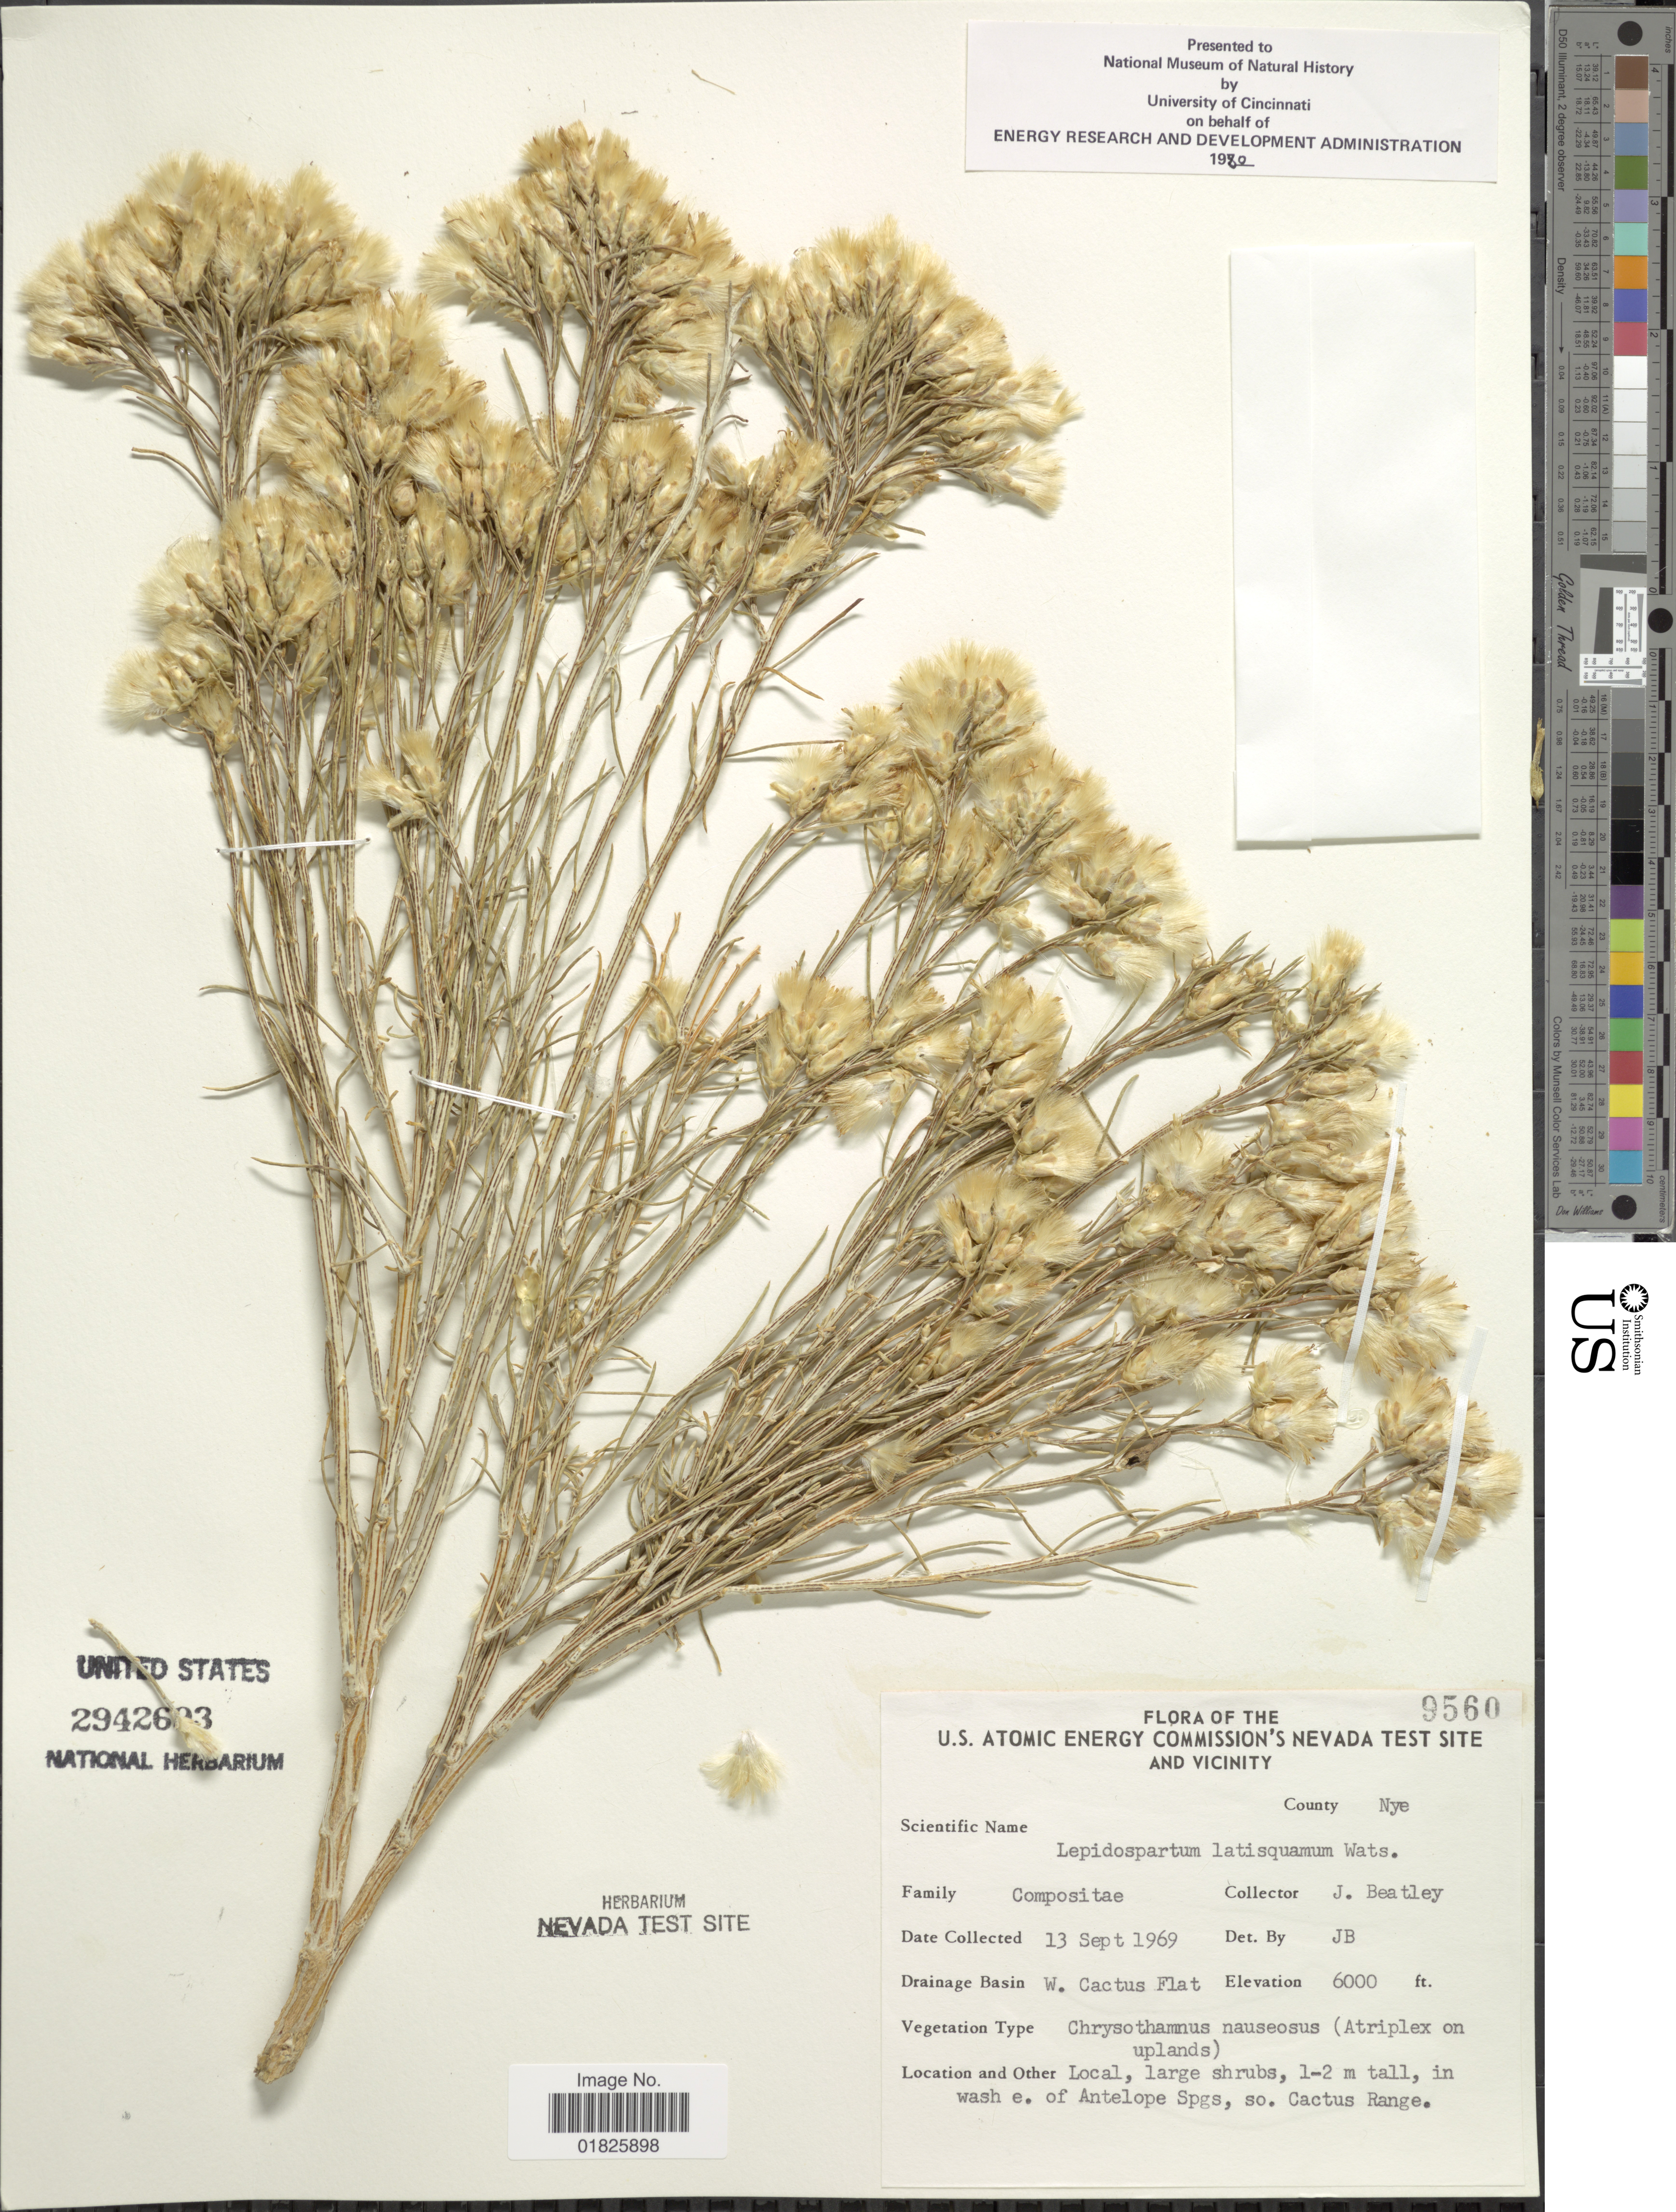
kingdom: Plantae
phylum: Tracheophyta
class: Magnoliopsida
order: Asterales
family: Asteraceae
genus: Lepidospartum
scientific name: Lepidospartum latisquamum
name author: S. Watson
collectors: J. C. Beatley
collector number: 9560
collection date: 1969-09-13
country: United States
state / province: Nevada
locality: U. S. Atomic Energy Commission's Nevada Test Site and Vicinity, County Nye, W. Cactus Flat, e. of Antelope Spgs, so. Cactus Range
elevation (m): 1829